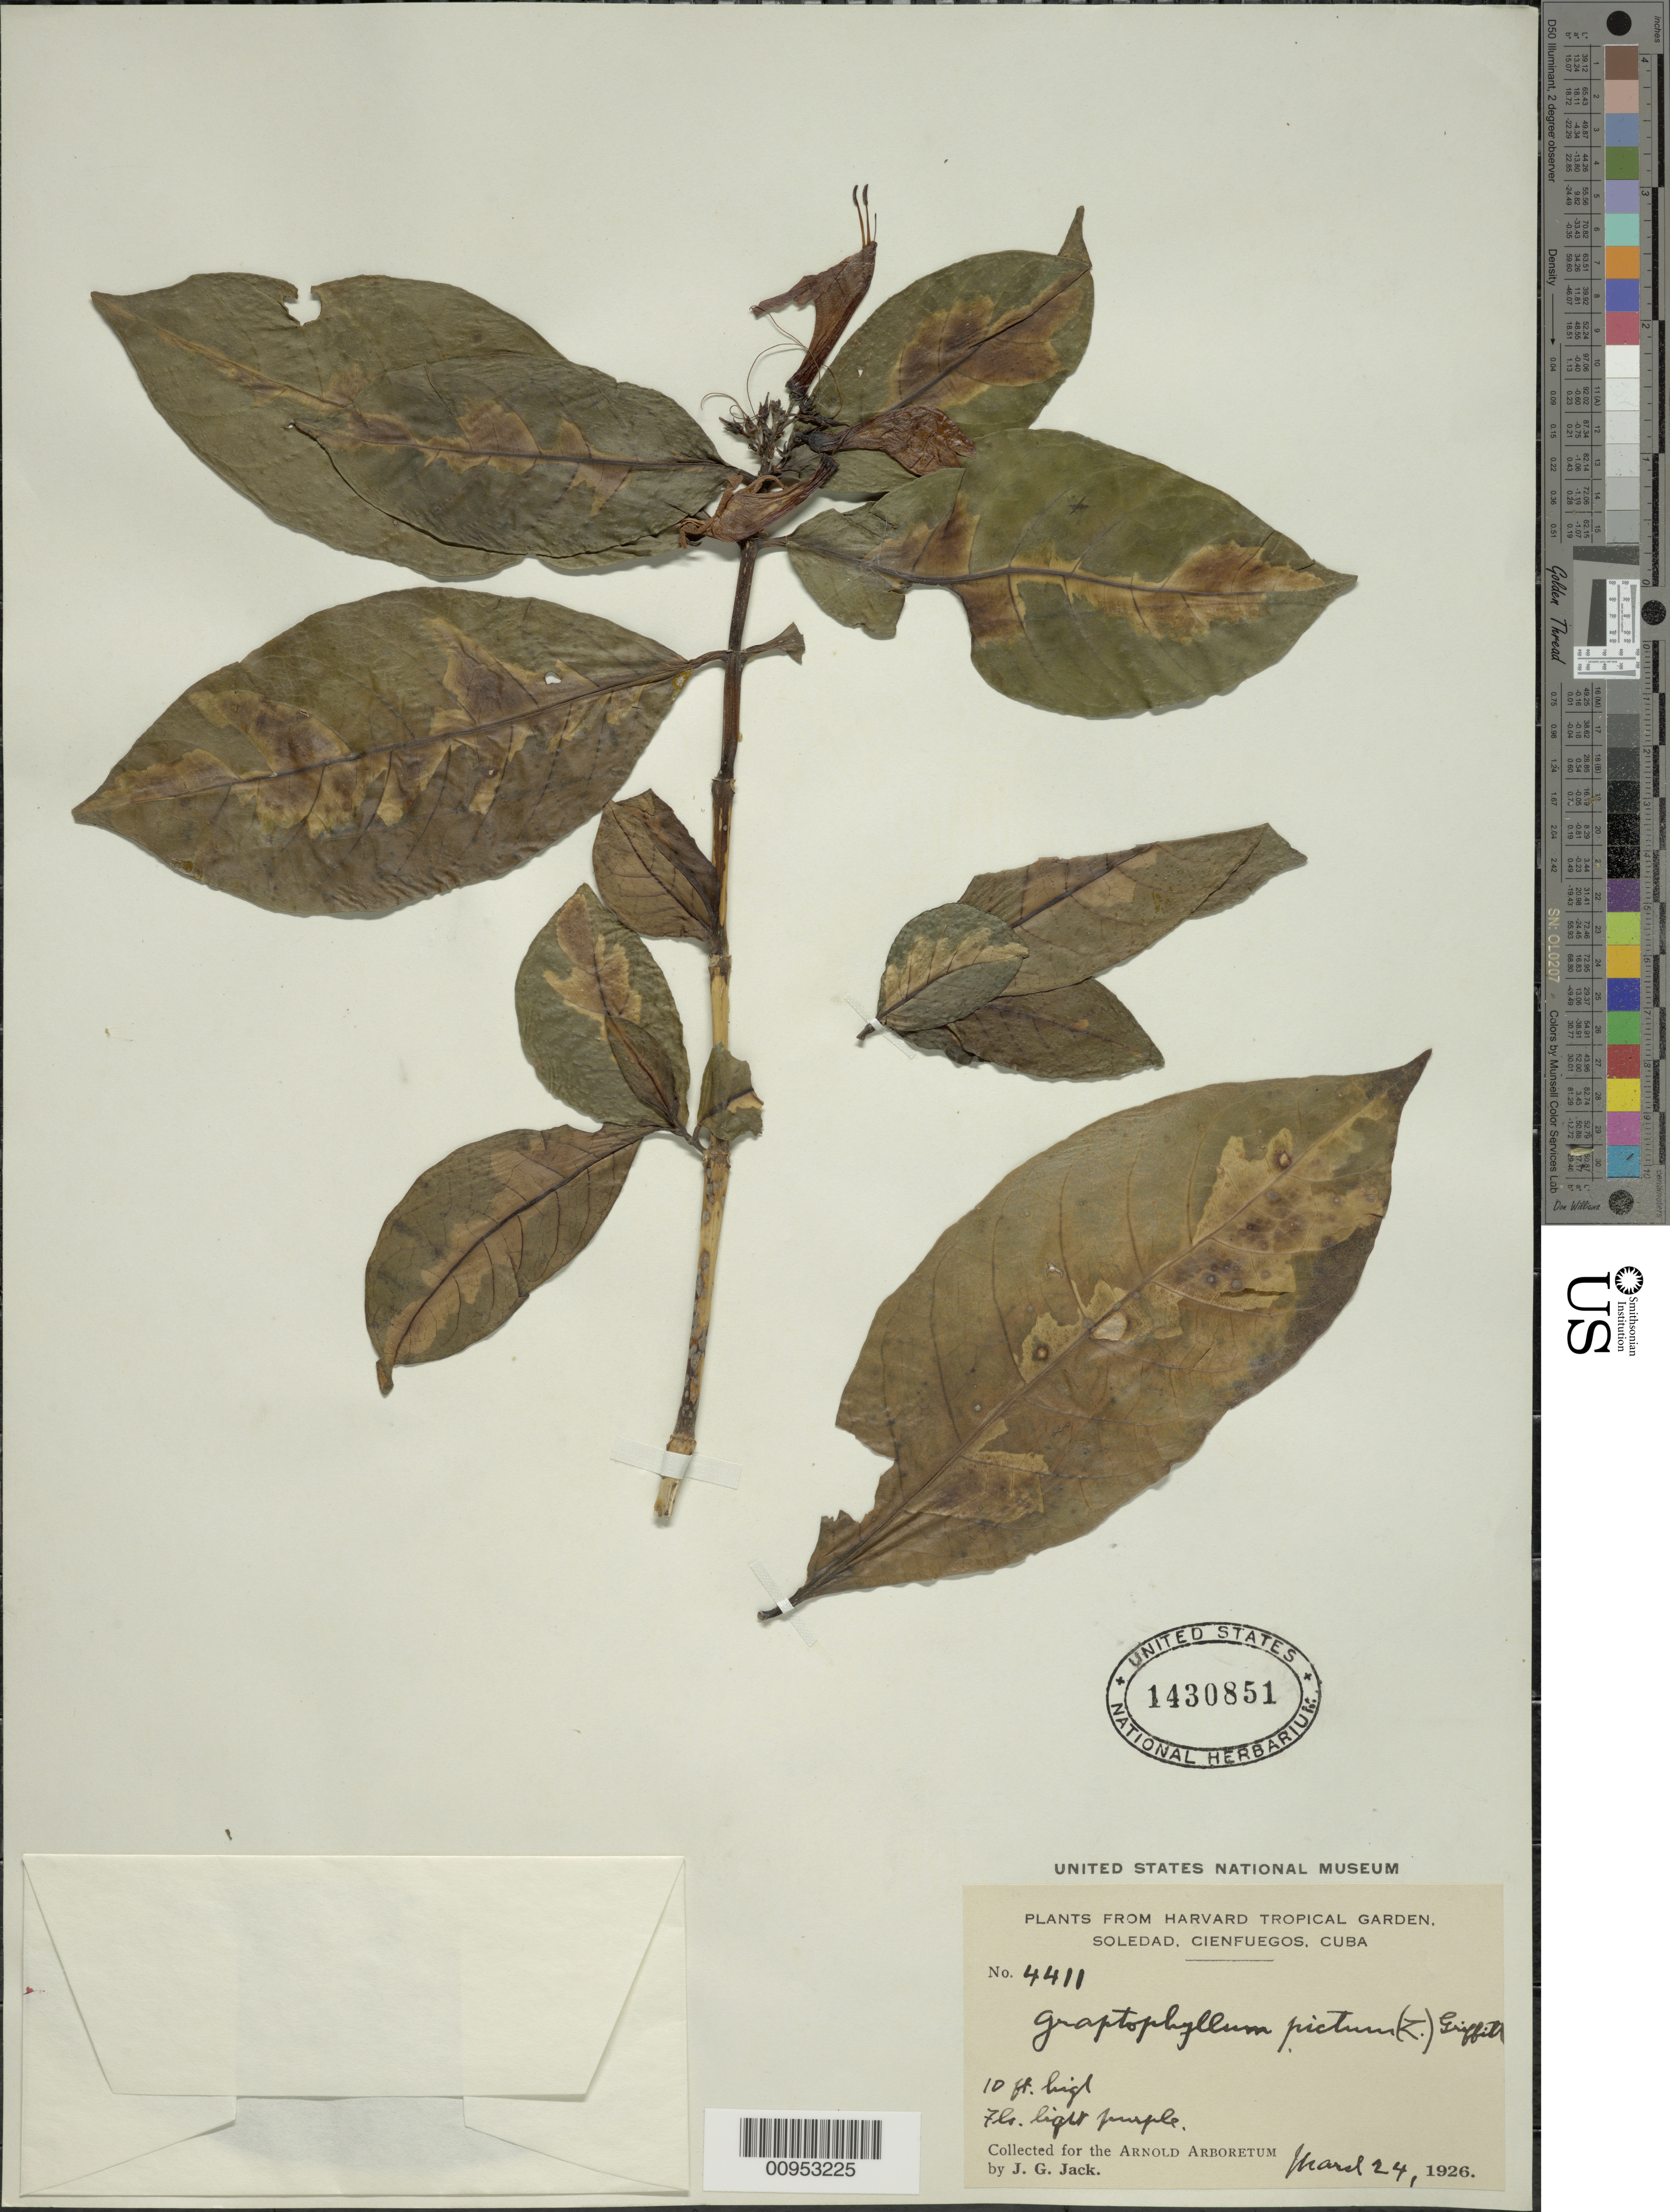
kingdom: Plantae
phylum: Tracheophyta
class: Magnoliopsida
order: Lamiales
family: Acanthaceae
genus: Graptophyllum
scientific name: Graptophyllum pictum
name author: (L.) Griff.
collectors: J. G. Jack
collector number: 4411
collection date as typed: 24 Mar 1926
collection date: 1926-03-24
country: Cuba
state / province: Cienfuegos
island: Cuba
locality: Soledad, Cienfuegos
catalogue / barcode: US 1430851